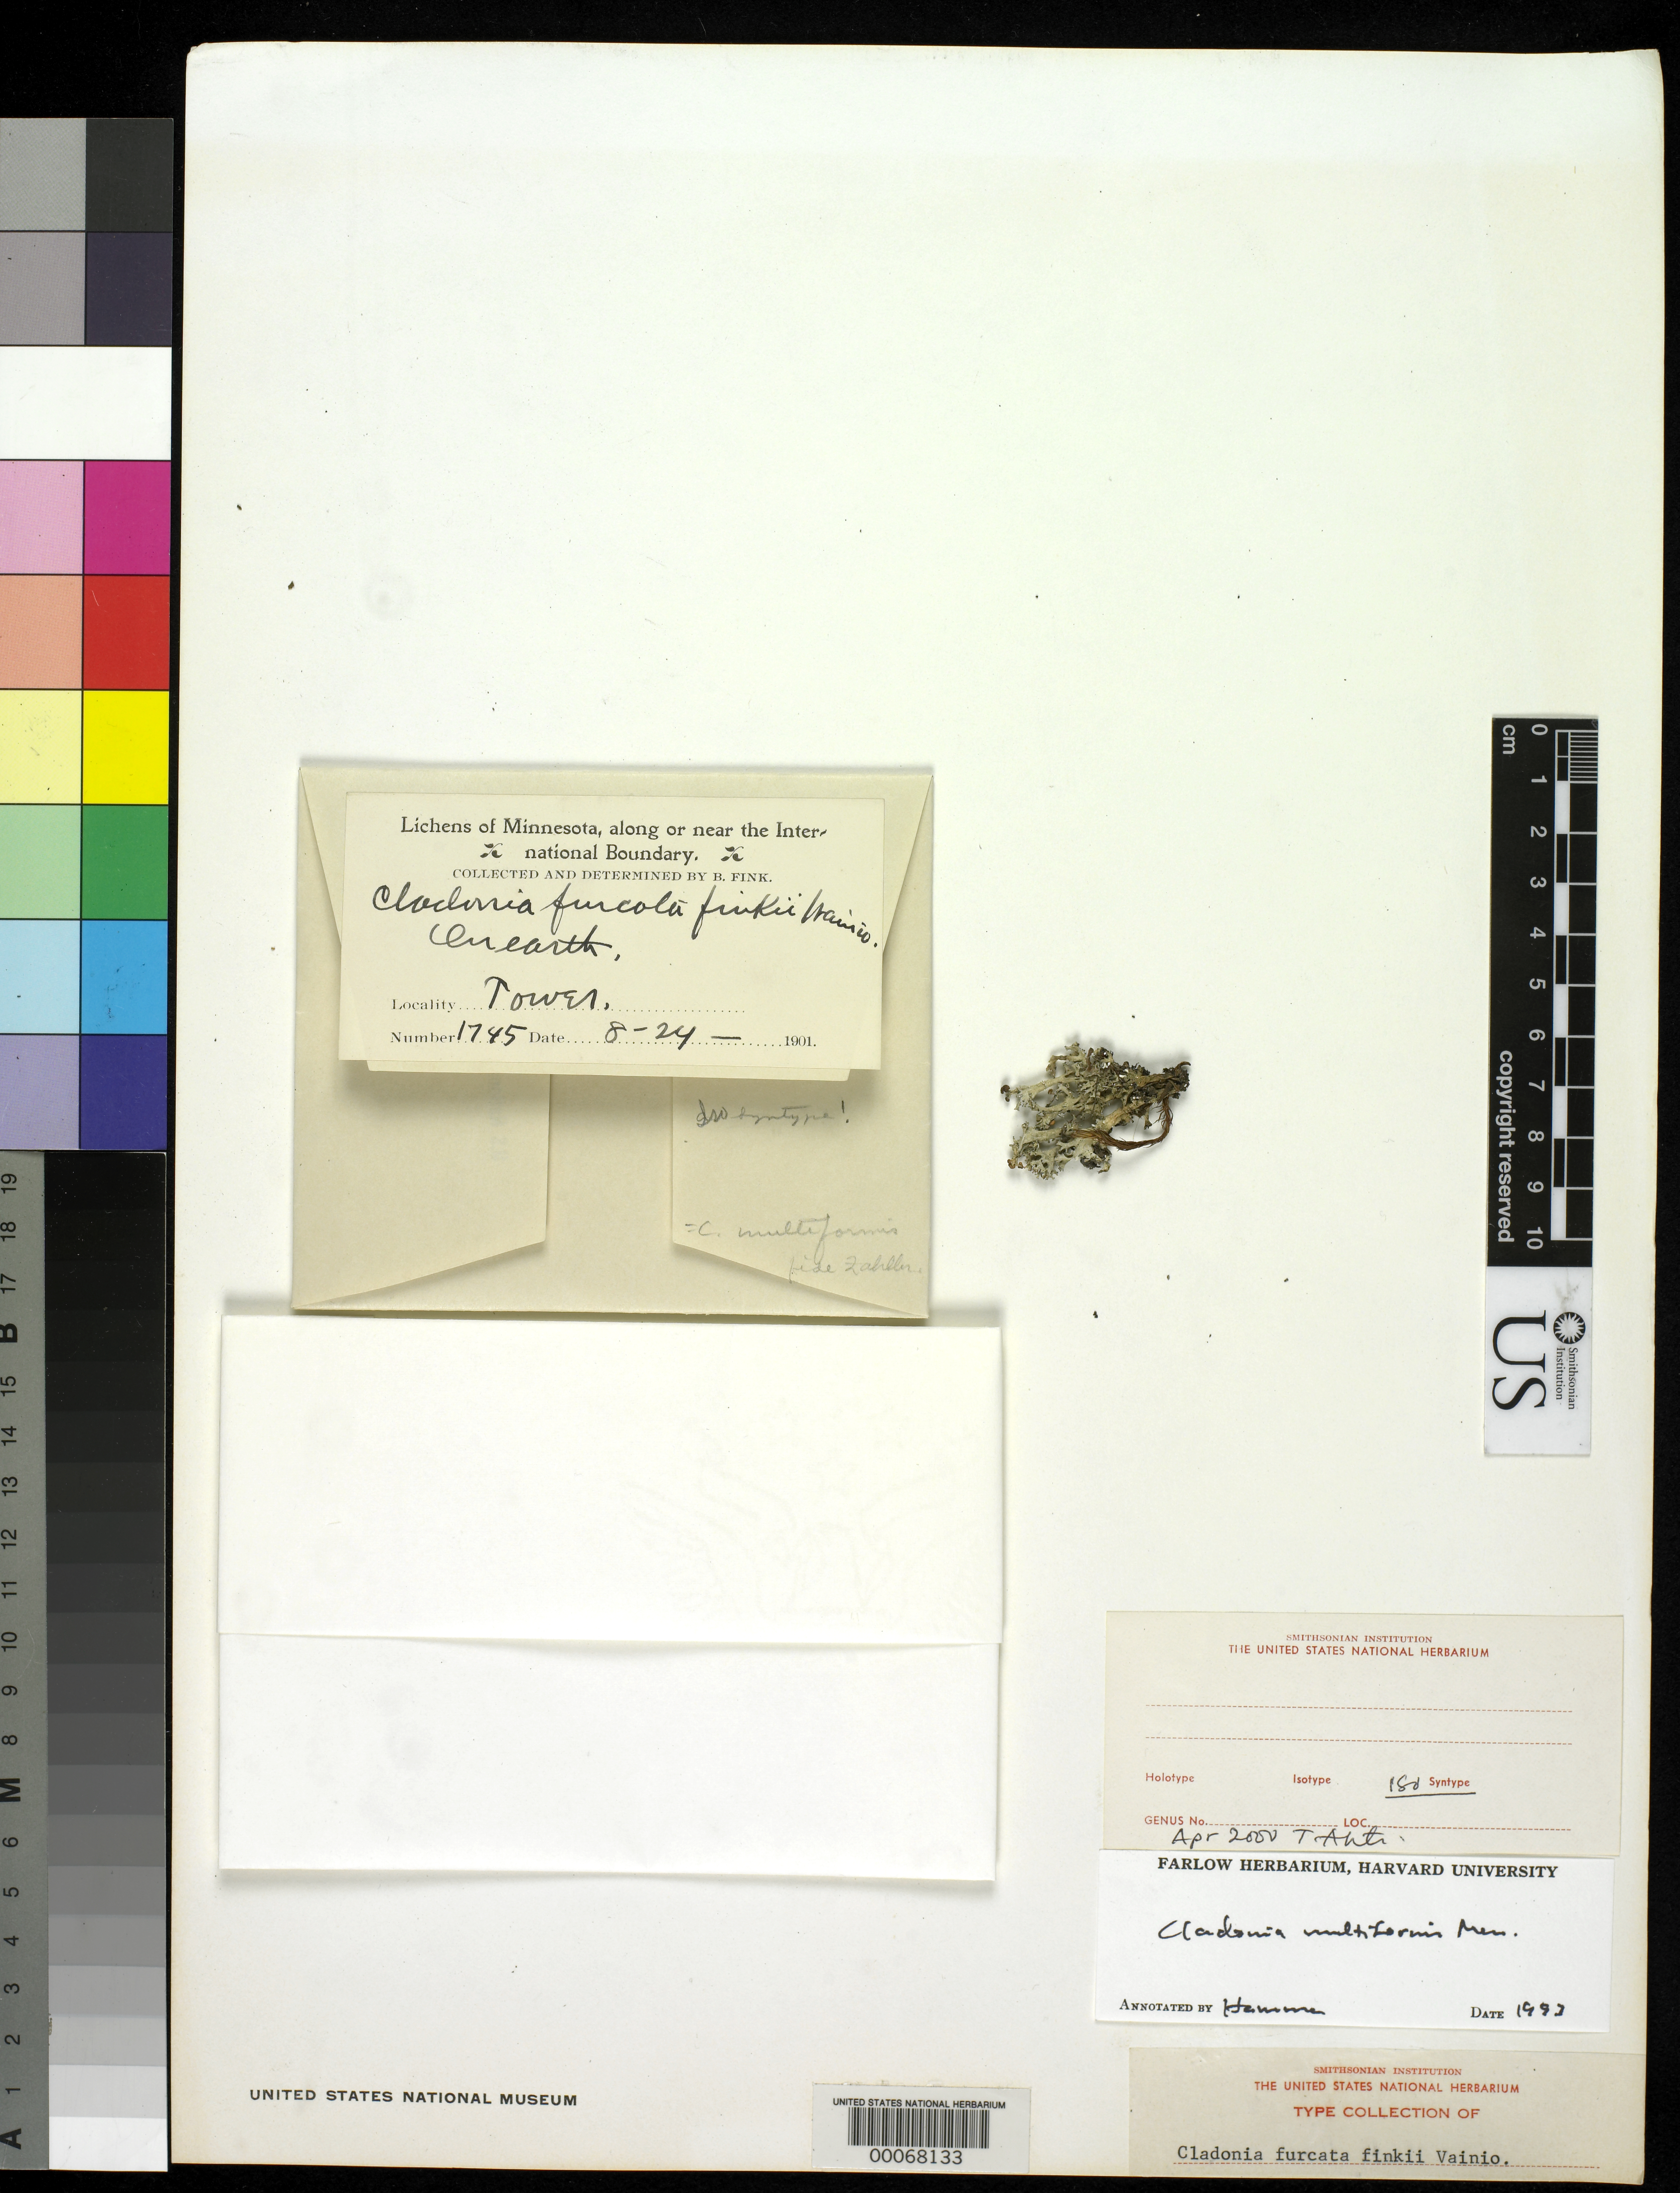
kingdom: Fungi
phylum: Ascomycota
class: Lecanoromycetes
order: Lecanorales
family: Cladoniaceae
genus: Cladonia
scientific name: Cladonia furcata var. finkii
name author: Vain.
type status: Isosyntype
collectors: B. Fink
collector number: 1745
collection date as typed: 24 Aug 1901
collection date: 1901-08-24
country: United States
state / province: Minnesota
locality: Tower.